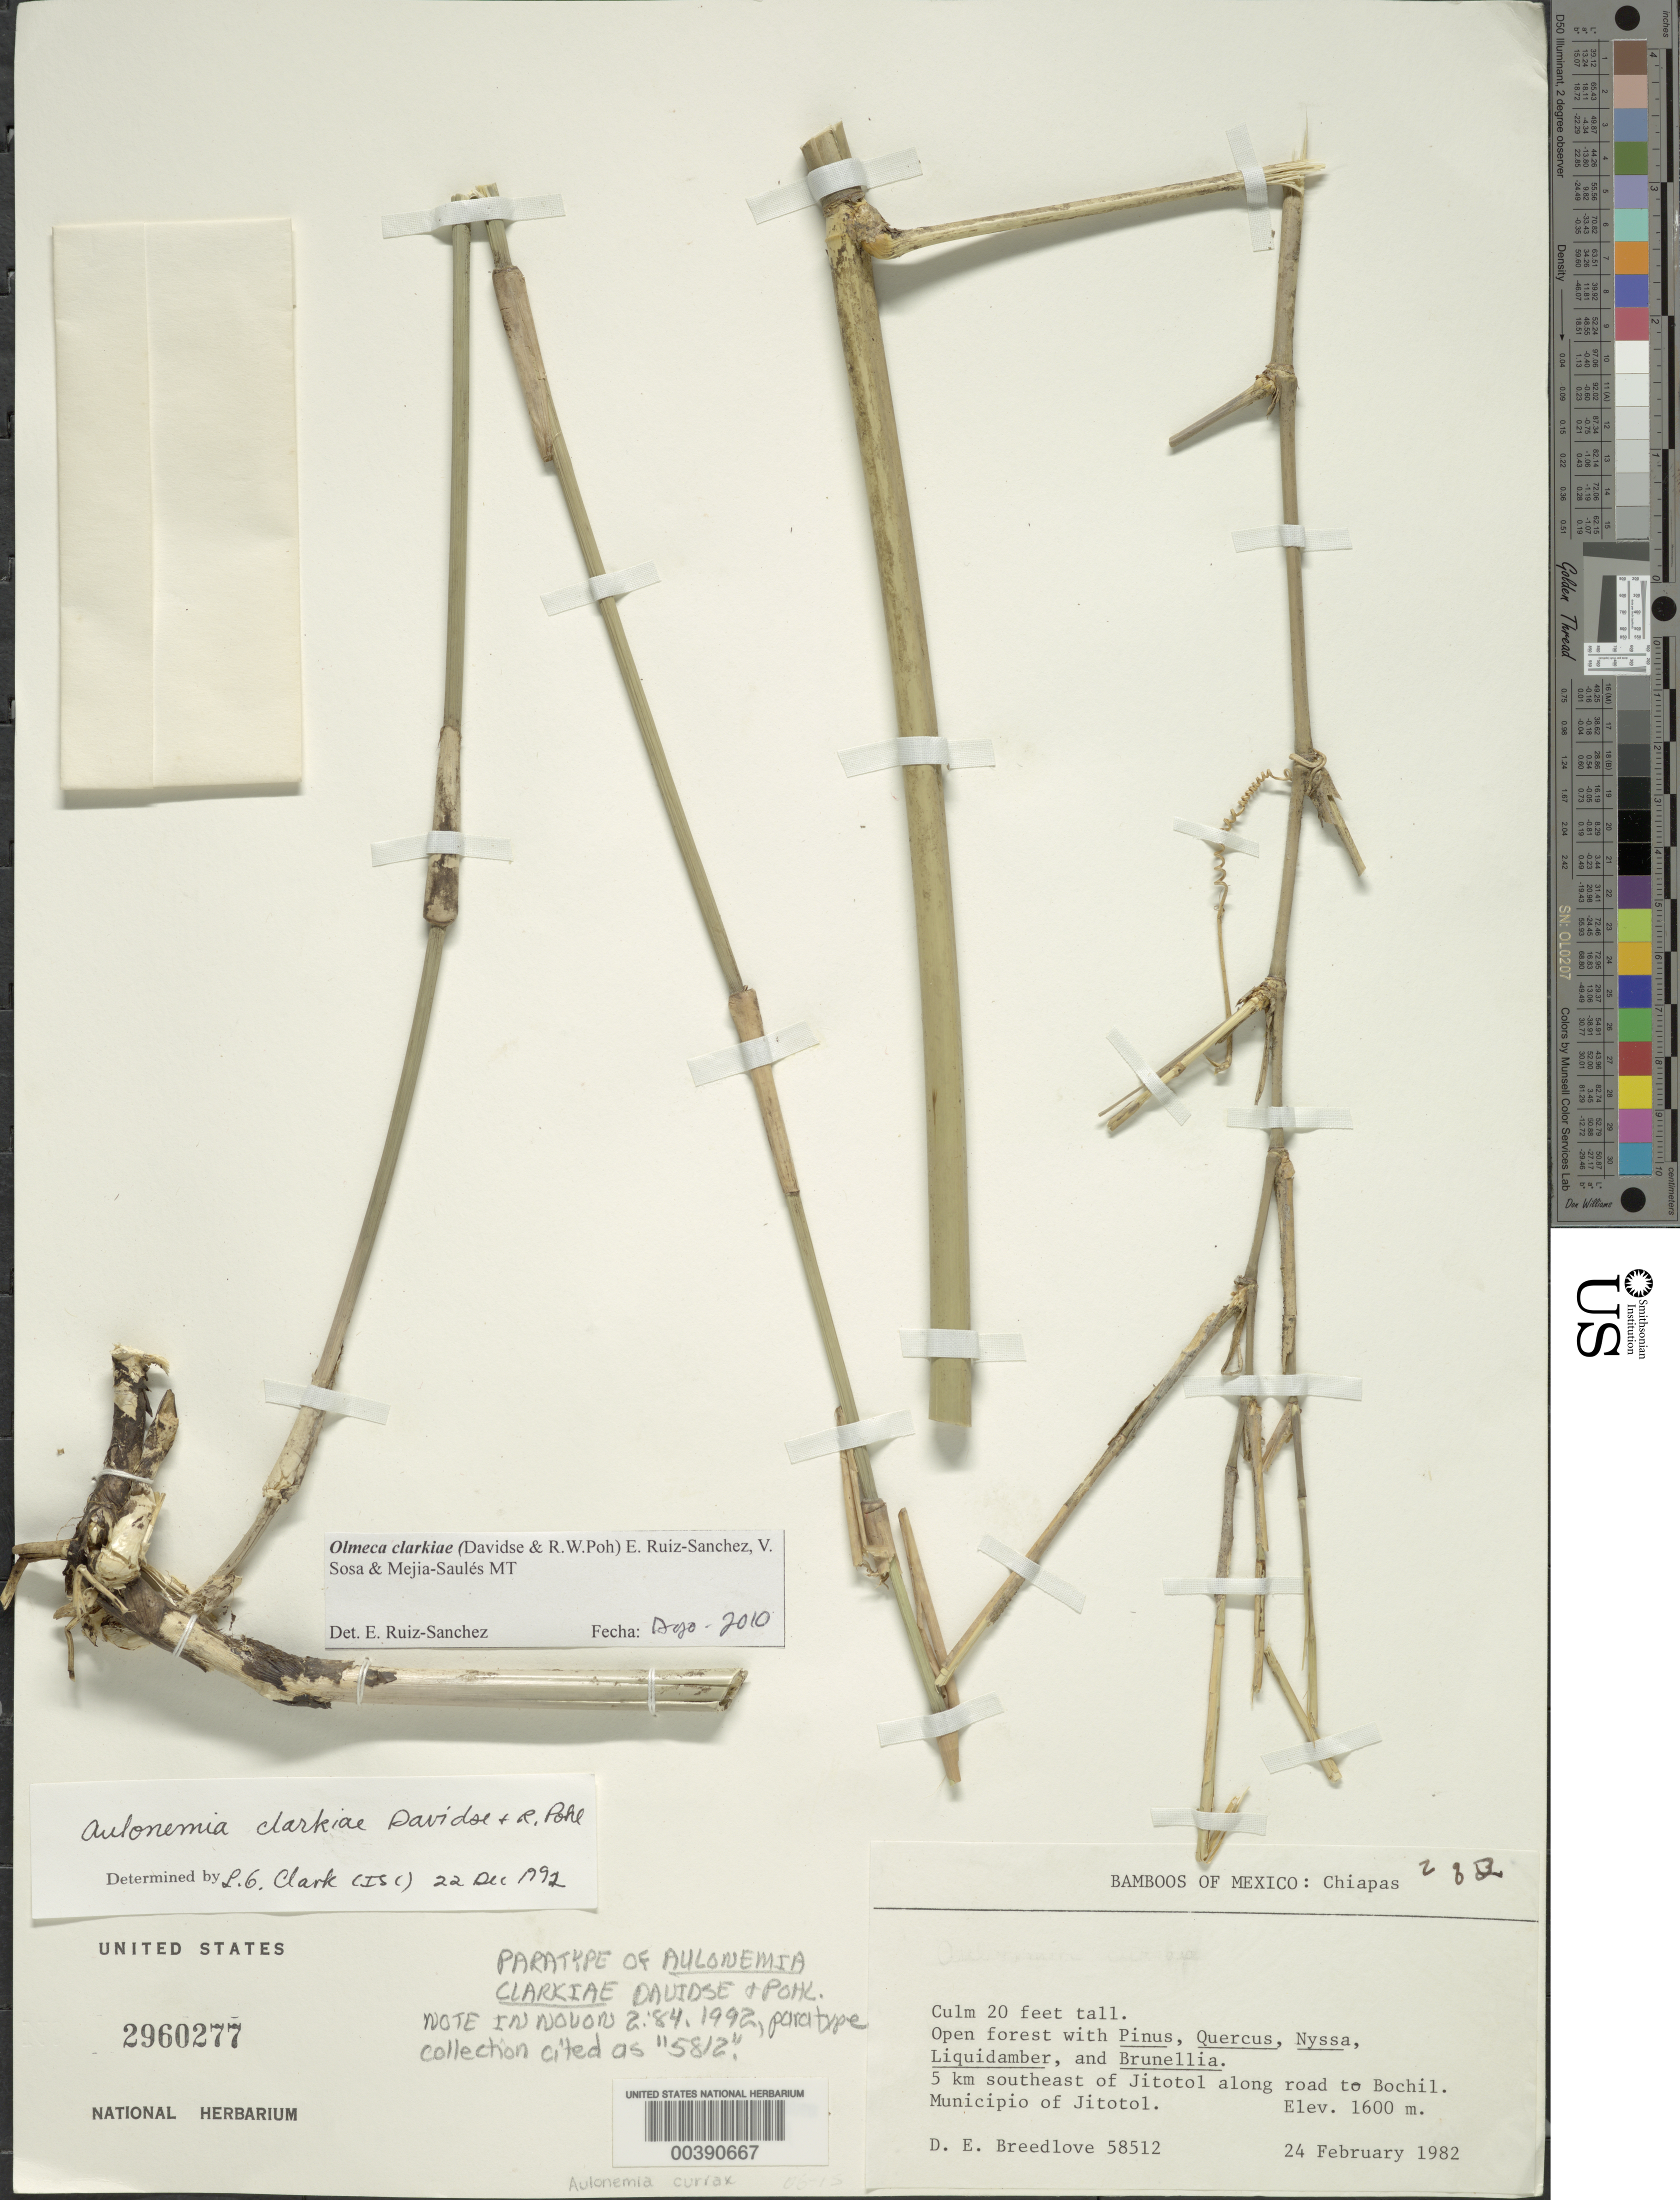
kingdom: Plantae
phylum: Tracheophyta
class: Liliopsida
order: Poales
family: Poaceae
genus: Olmeca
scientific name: Olmeca clarkiae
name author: (Davidse & R.W. Pohl) Ruíz-Sanchez et al.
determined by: Ruíz-Sanchez, E.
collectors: D. E. Breedlove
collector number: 58512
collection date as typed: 24 Feb 1982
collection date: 1982-02-24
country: Mexico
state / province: Chiapas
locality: SE of Jitolol, Rd to Bochil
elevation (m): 1600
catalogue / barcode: US 2960277